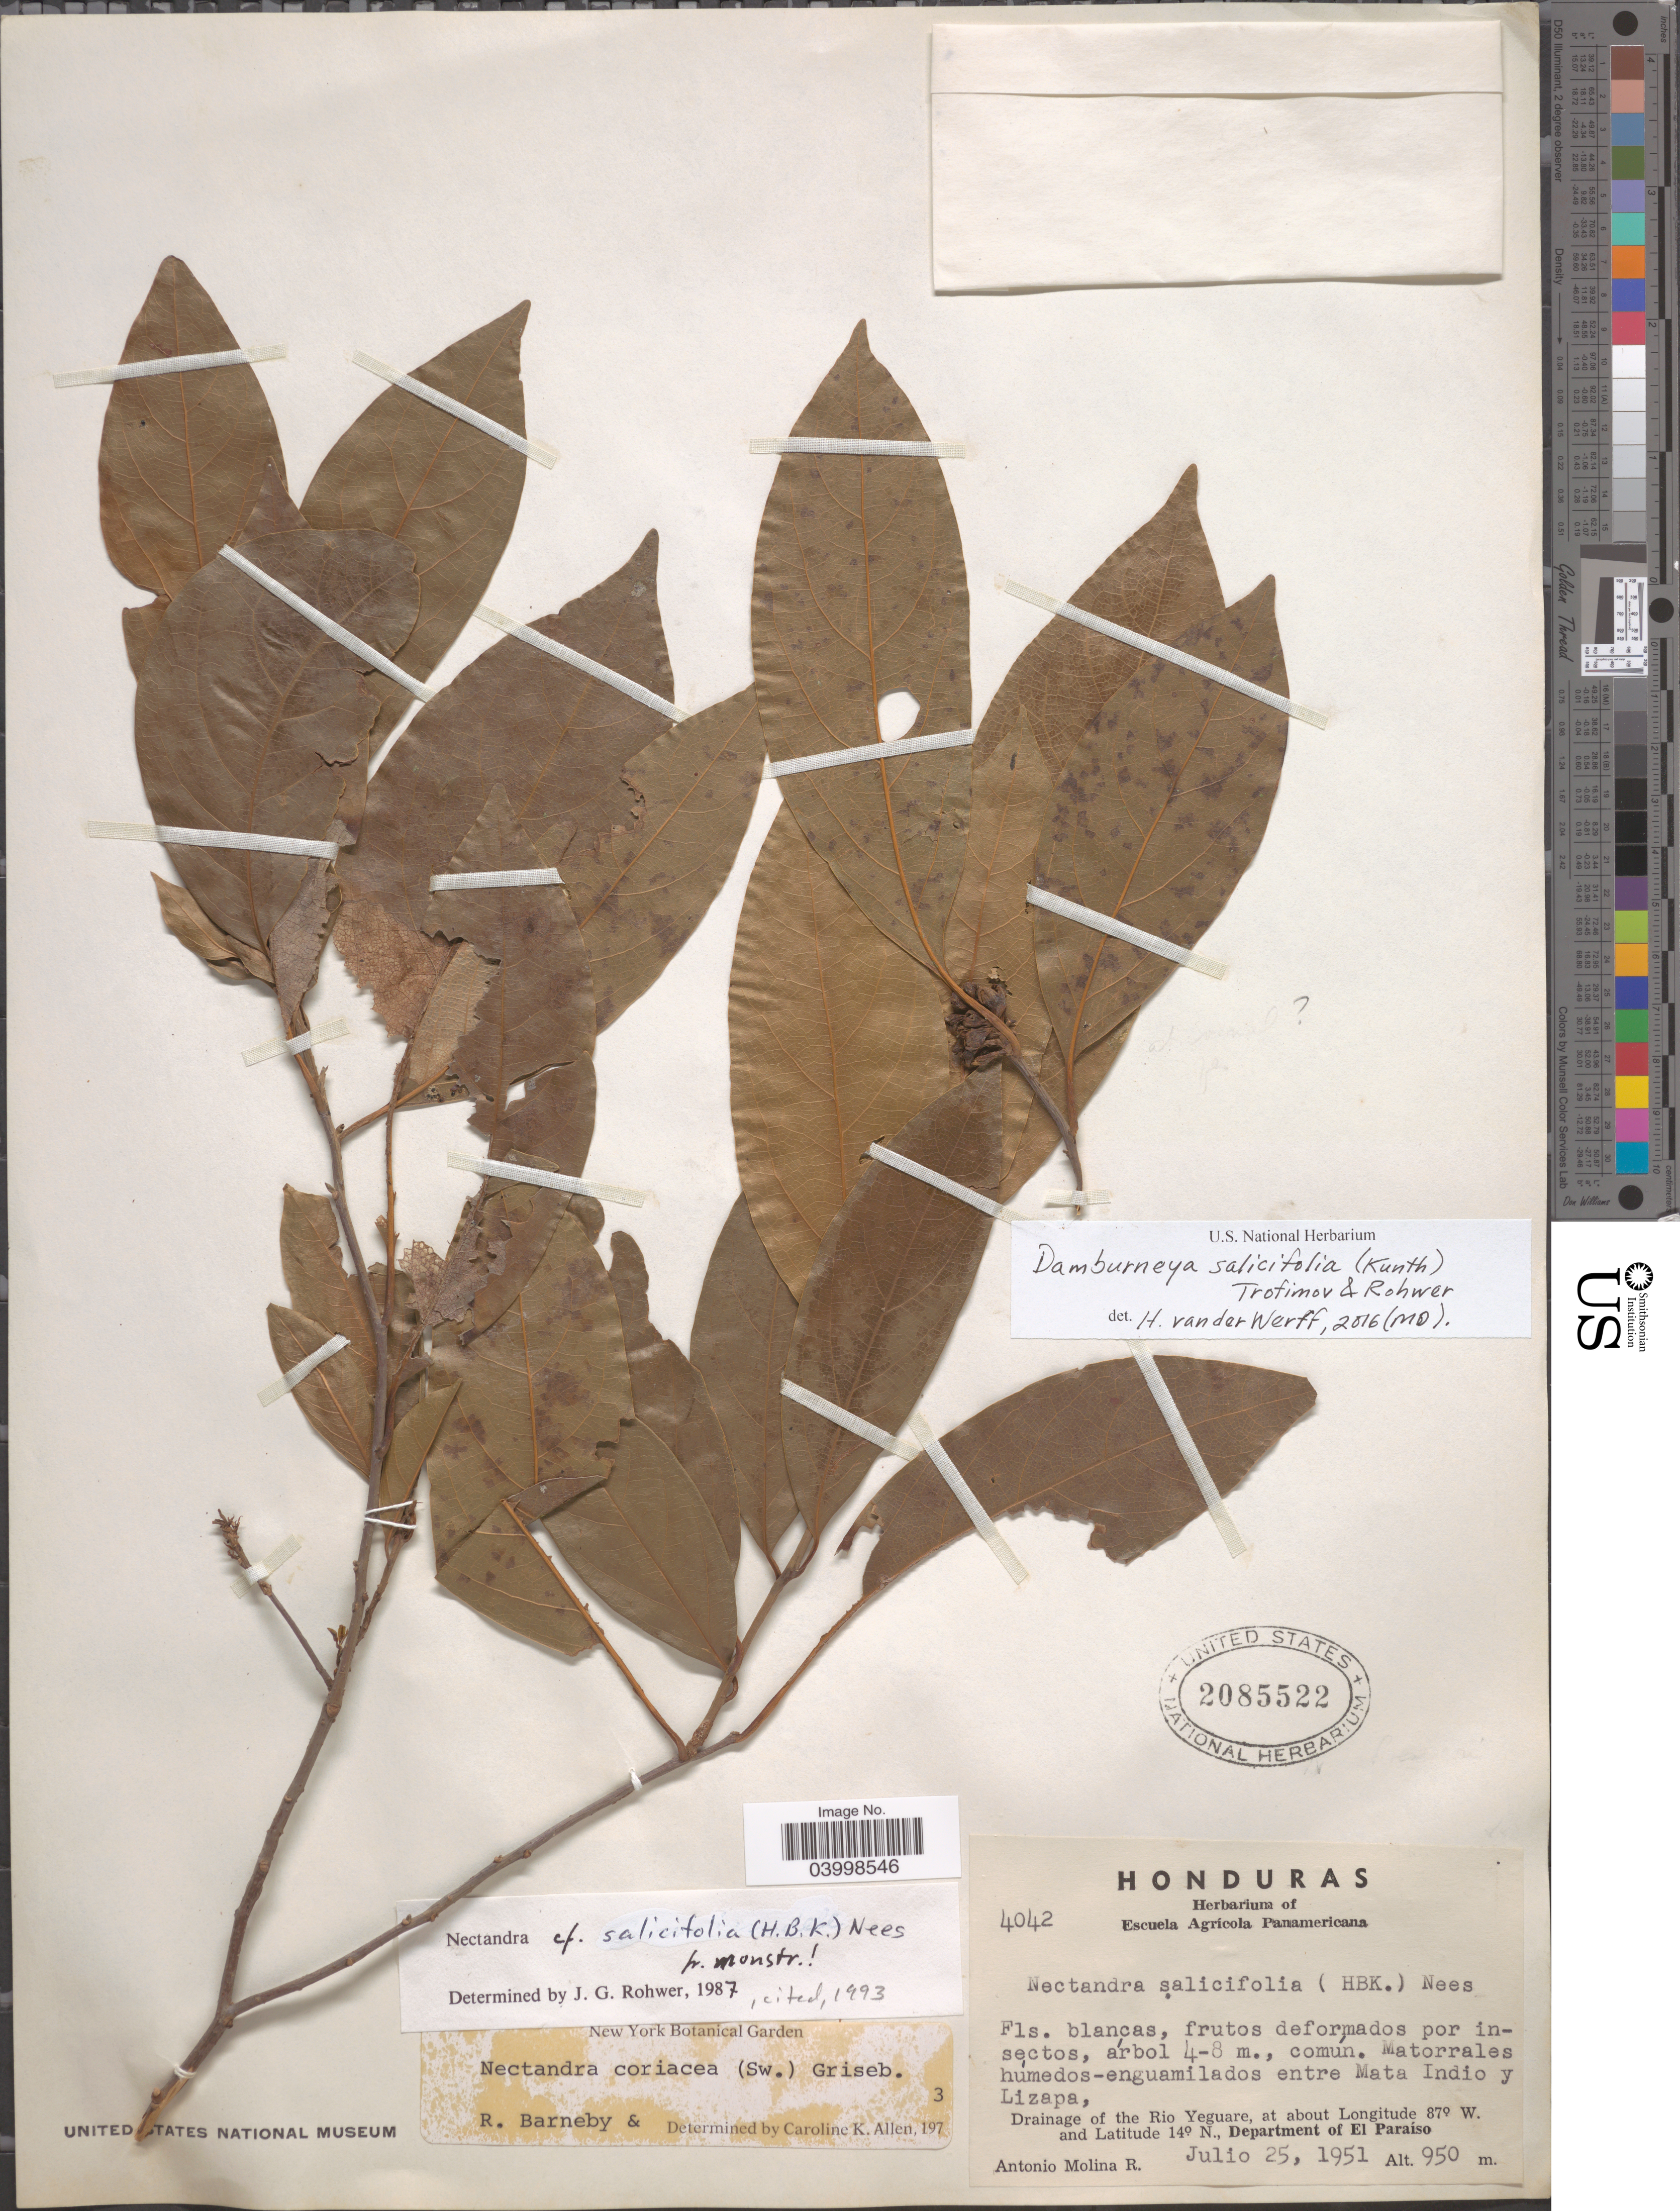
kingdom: Plantae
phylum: Tracheophyta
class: Magnoliopsida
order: Laurales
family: Lauraceae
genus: Damburneya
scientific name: Damburneya salicifolia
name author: (Kunth) Trofimov & Rohwer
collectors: A. Molina R.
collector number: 4042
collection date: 1951-07-25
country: Honduras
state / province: El Paraiso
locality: Matorrales húmedos-enguamilados entre Mata indio y Lizapa, Drainage of Rio Yeguare, Department of El Paraíso.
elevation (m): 950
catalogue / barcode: US 2085522